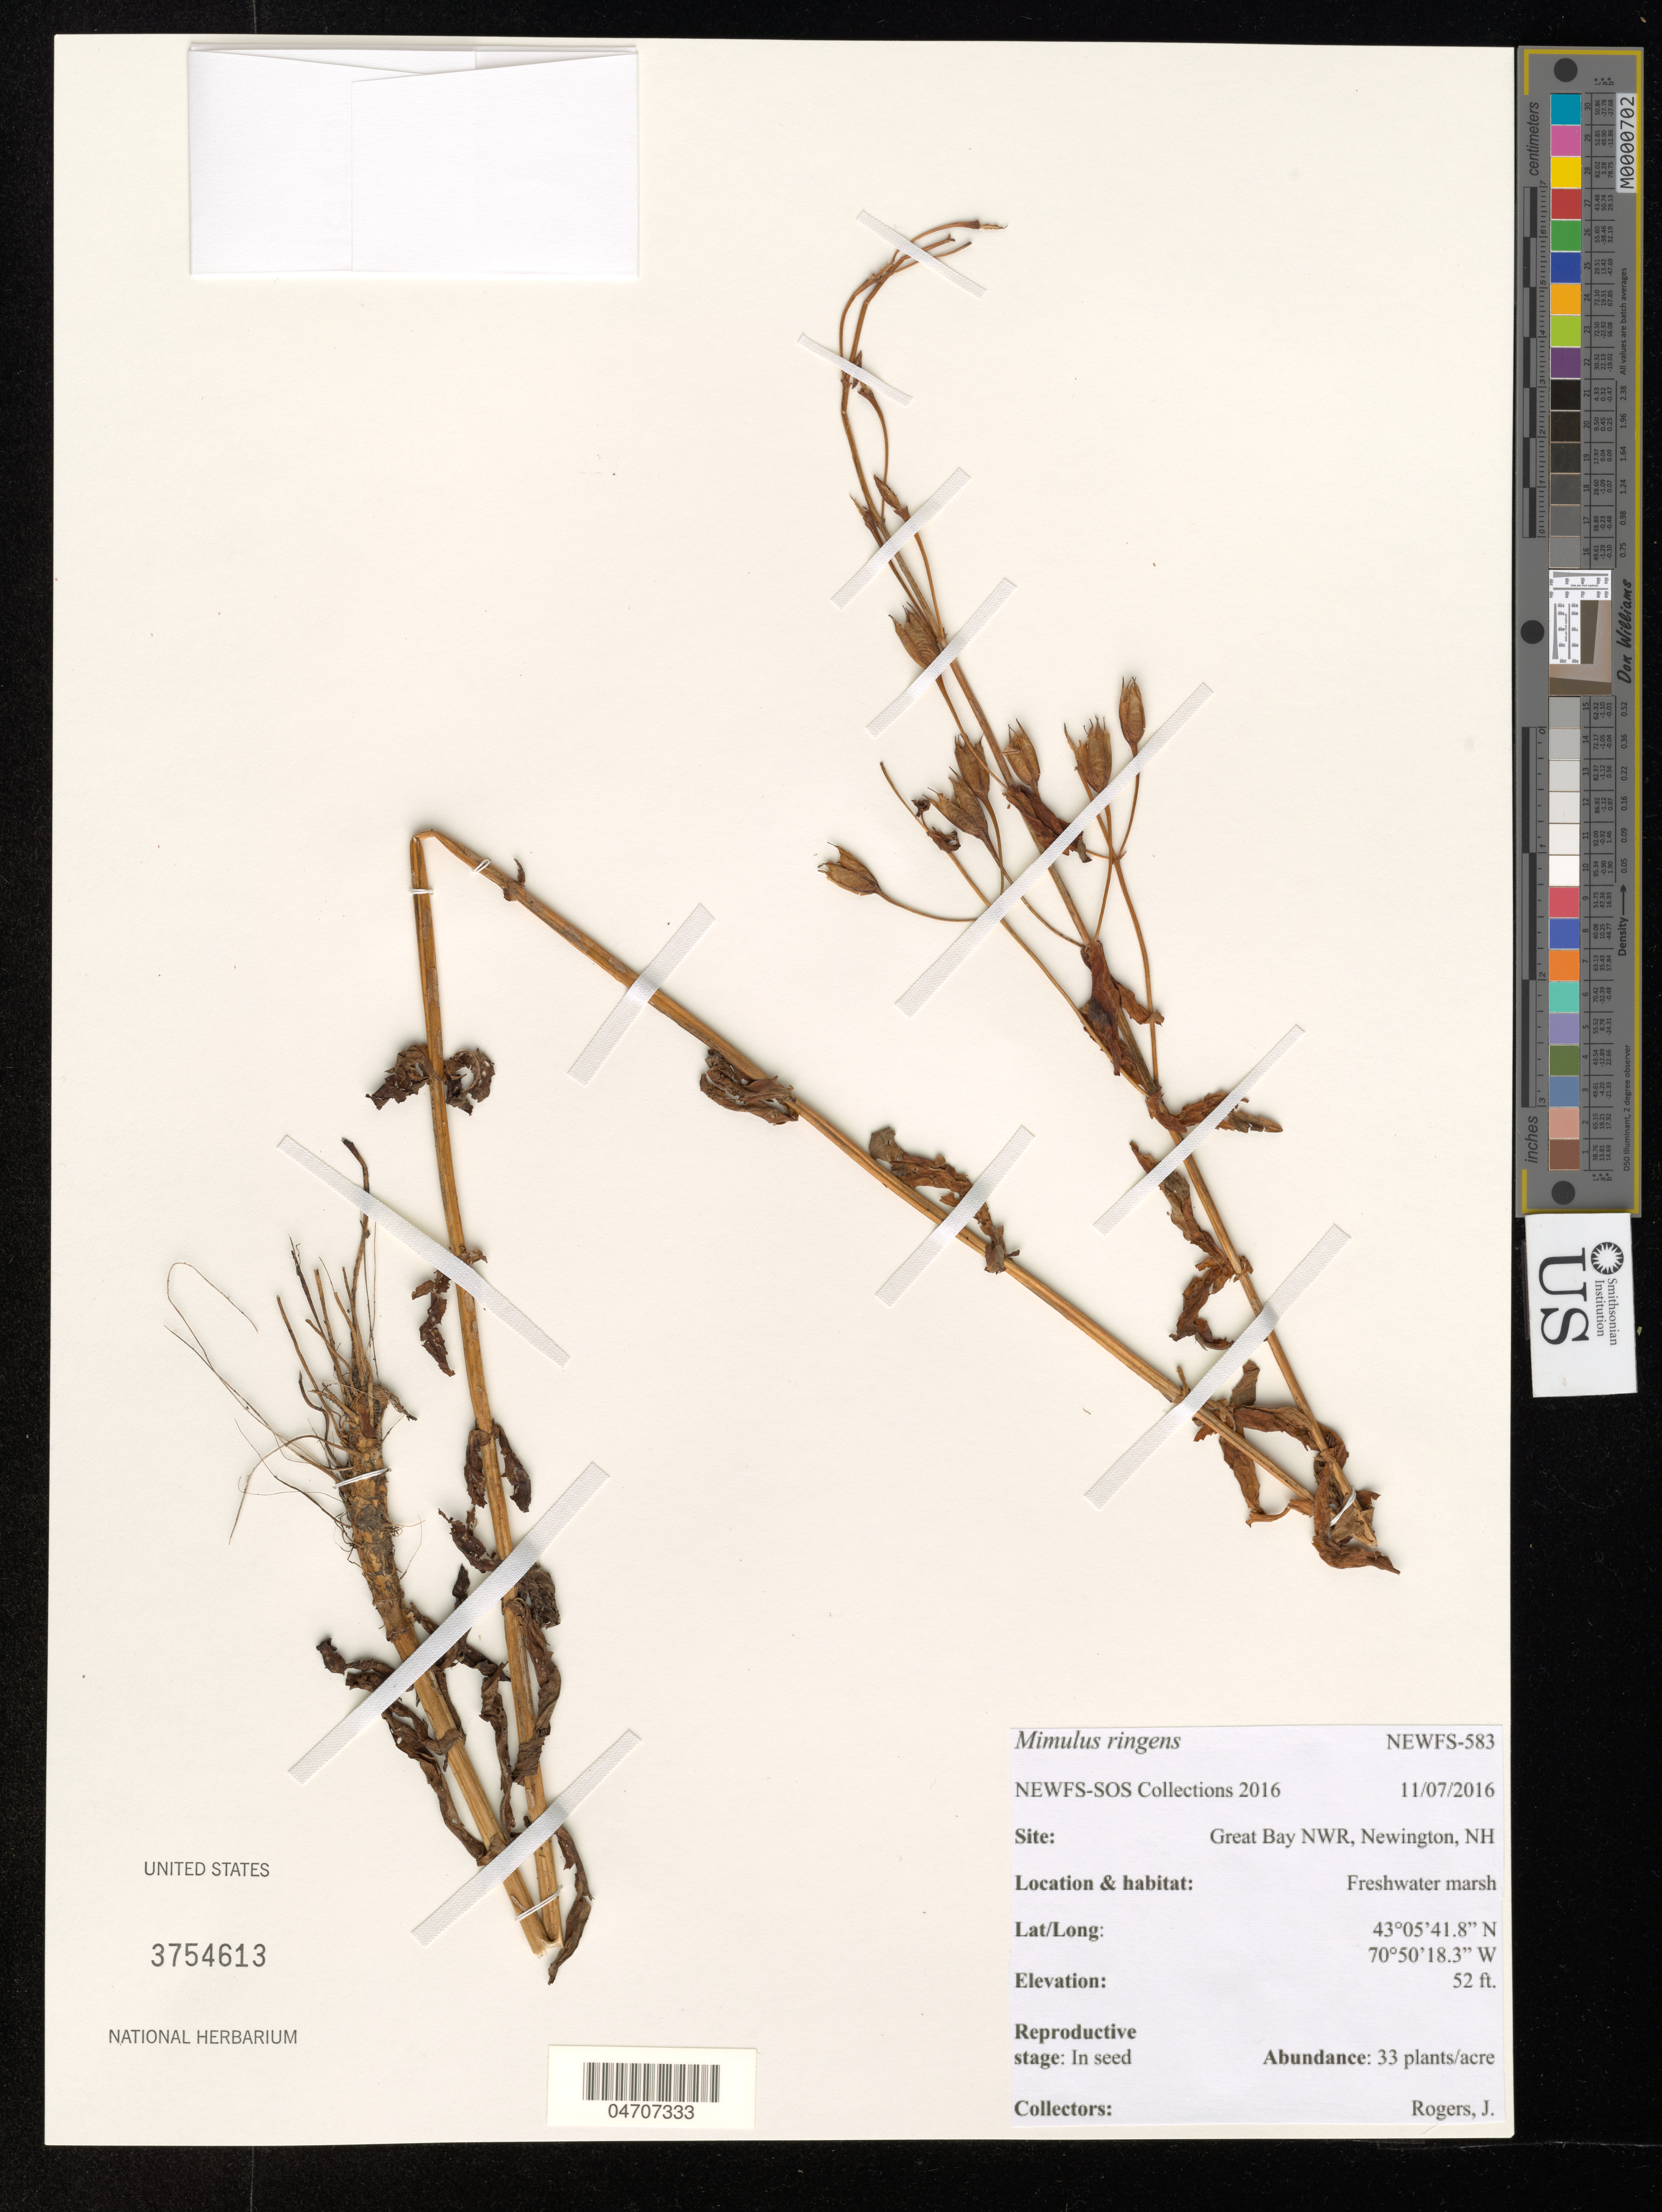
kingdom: Plantae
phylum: Tracheophyta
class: Magnoliopsida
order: Lamiales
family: Phrymaceae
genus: Mimulus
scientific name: Mimulus ringens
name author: L.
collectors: J. Rogers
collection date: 2016-11-07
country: United States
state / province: New Hampshire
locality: Site: Great Bay NWR, Newington, NH.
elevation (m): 16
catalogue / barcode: US 3754613